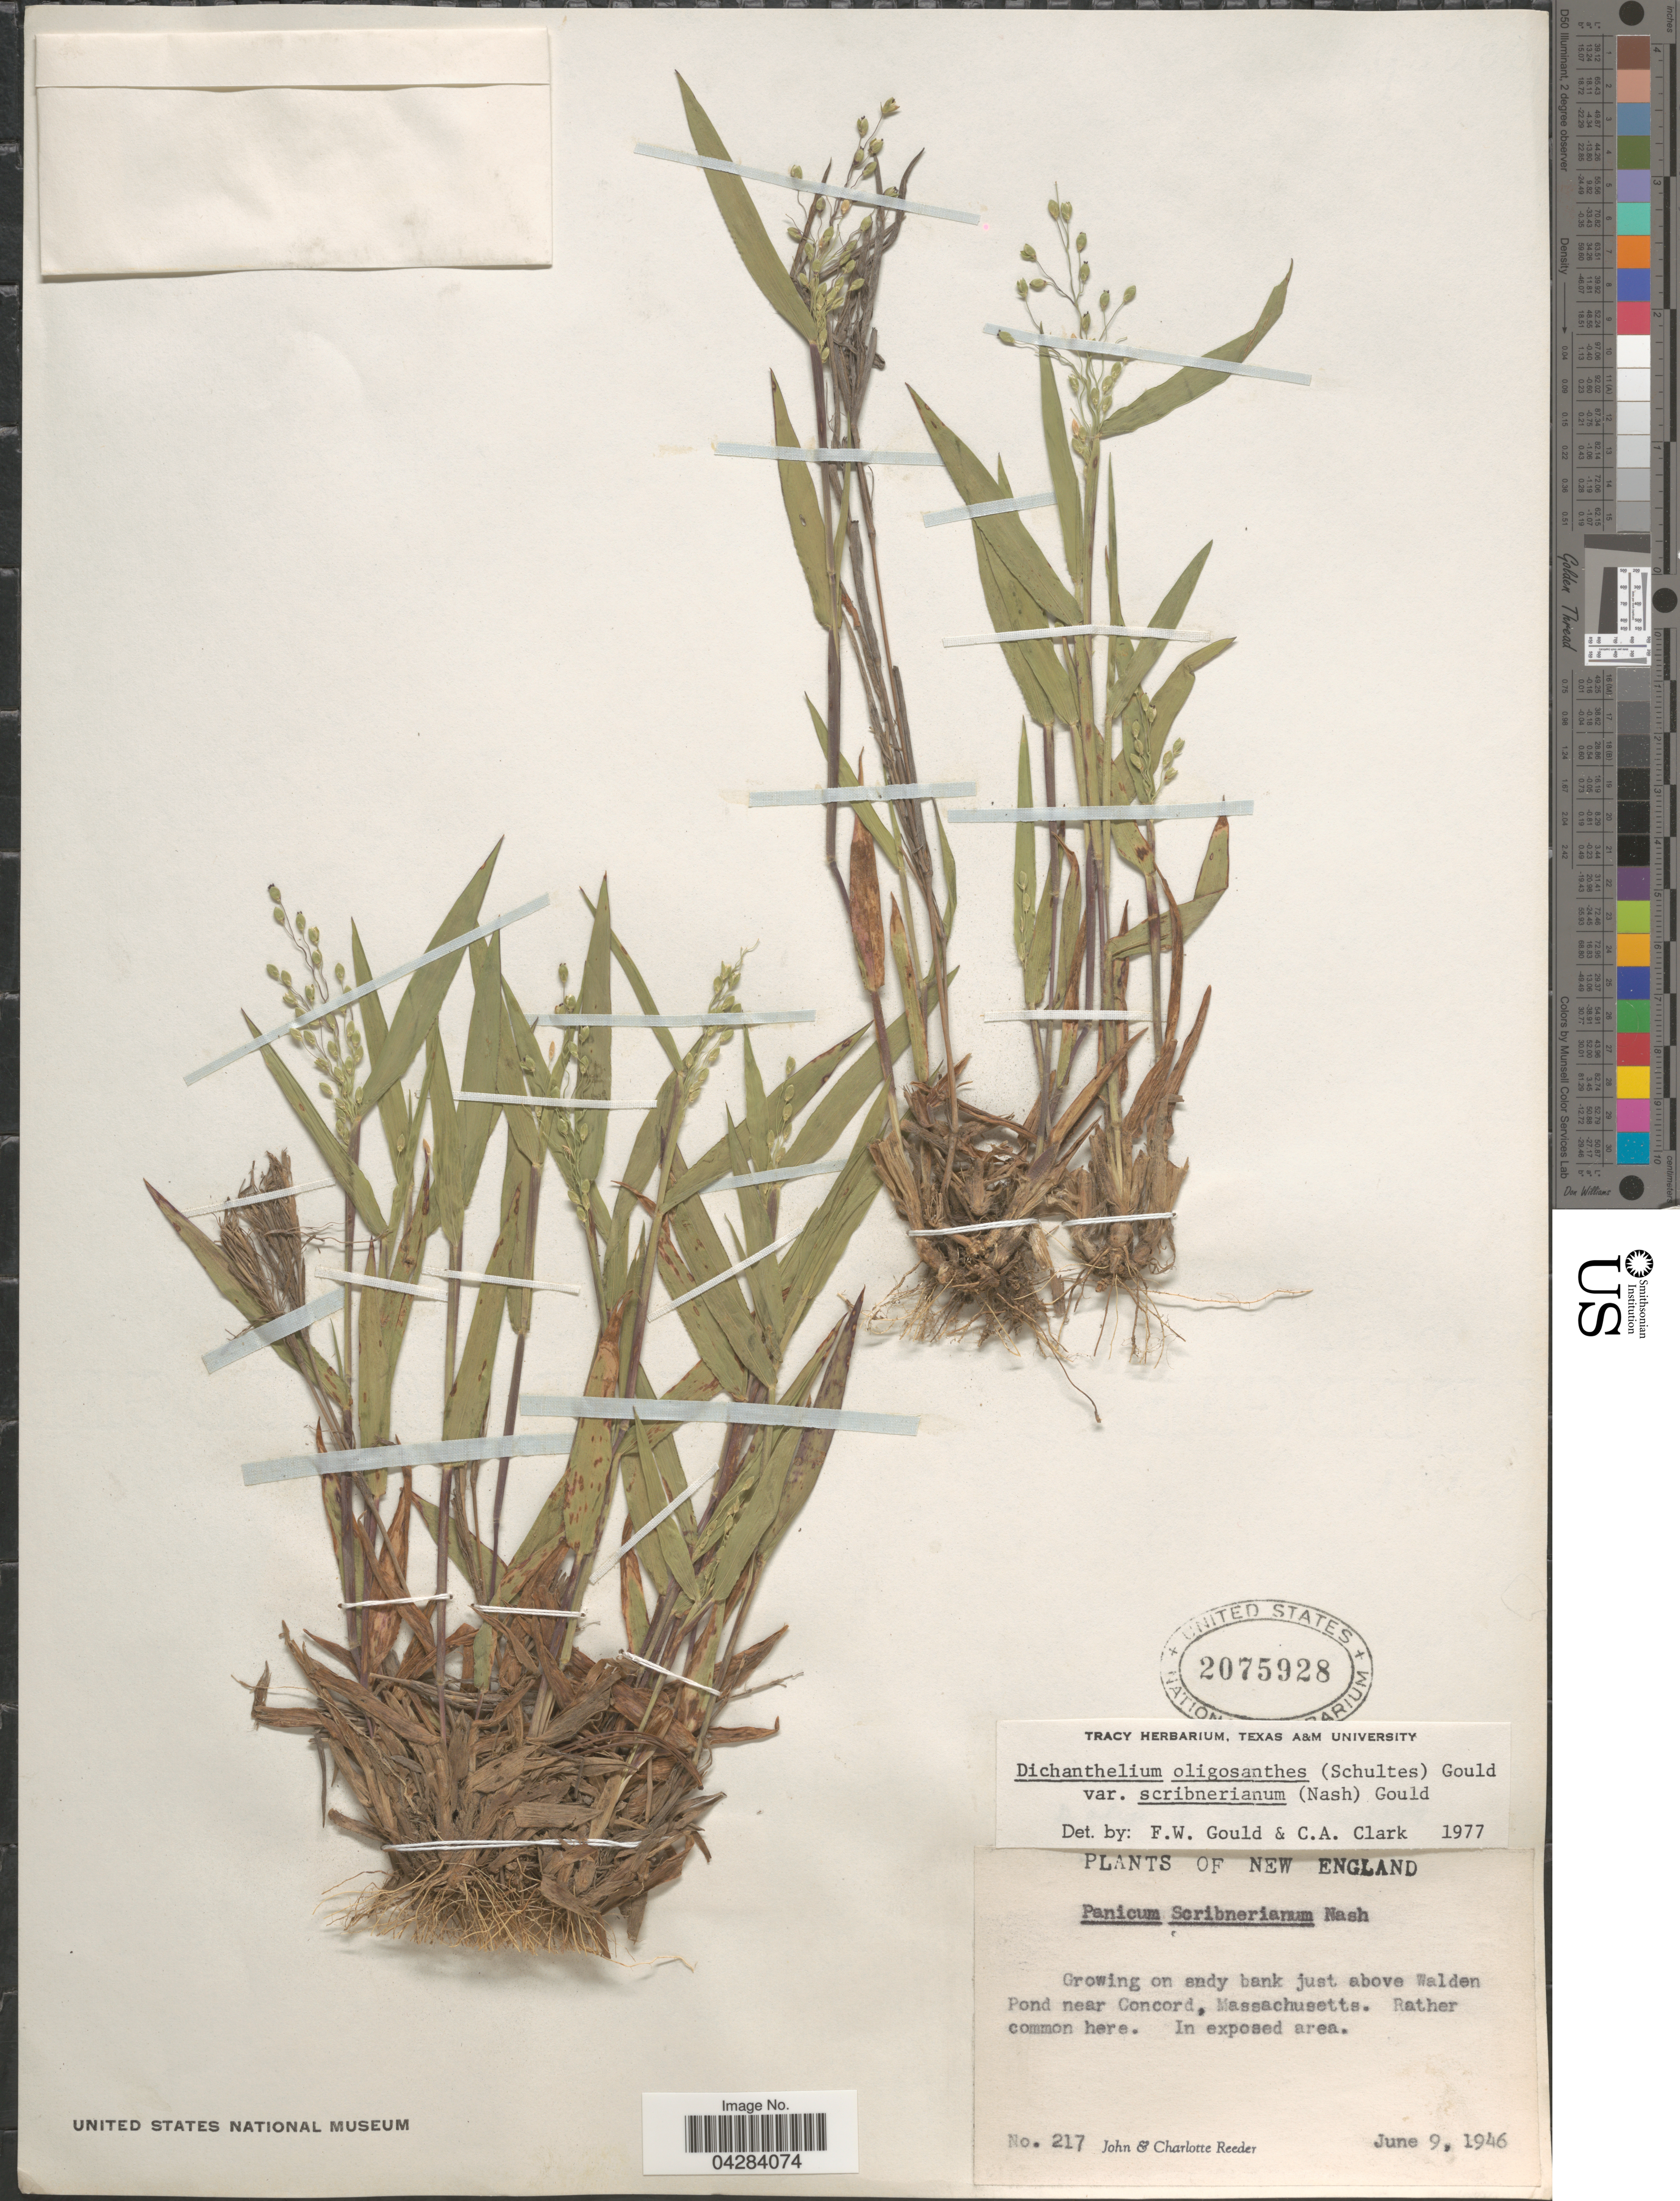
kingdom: Plantae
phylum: Tracheophyta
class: Liliopsida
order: Poales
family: Poaceae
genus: Dichanthelium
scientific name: Dichanthelium oligosanthes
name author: (Schult.) Gould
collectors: J. R. Reeder & C. G. Reeder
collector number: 217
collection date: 1946-06-09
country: United States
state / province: Massachusetts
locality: New England. On sandy bank just above Walden Pond near Concord.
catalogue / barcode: US 2075928